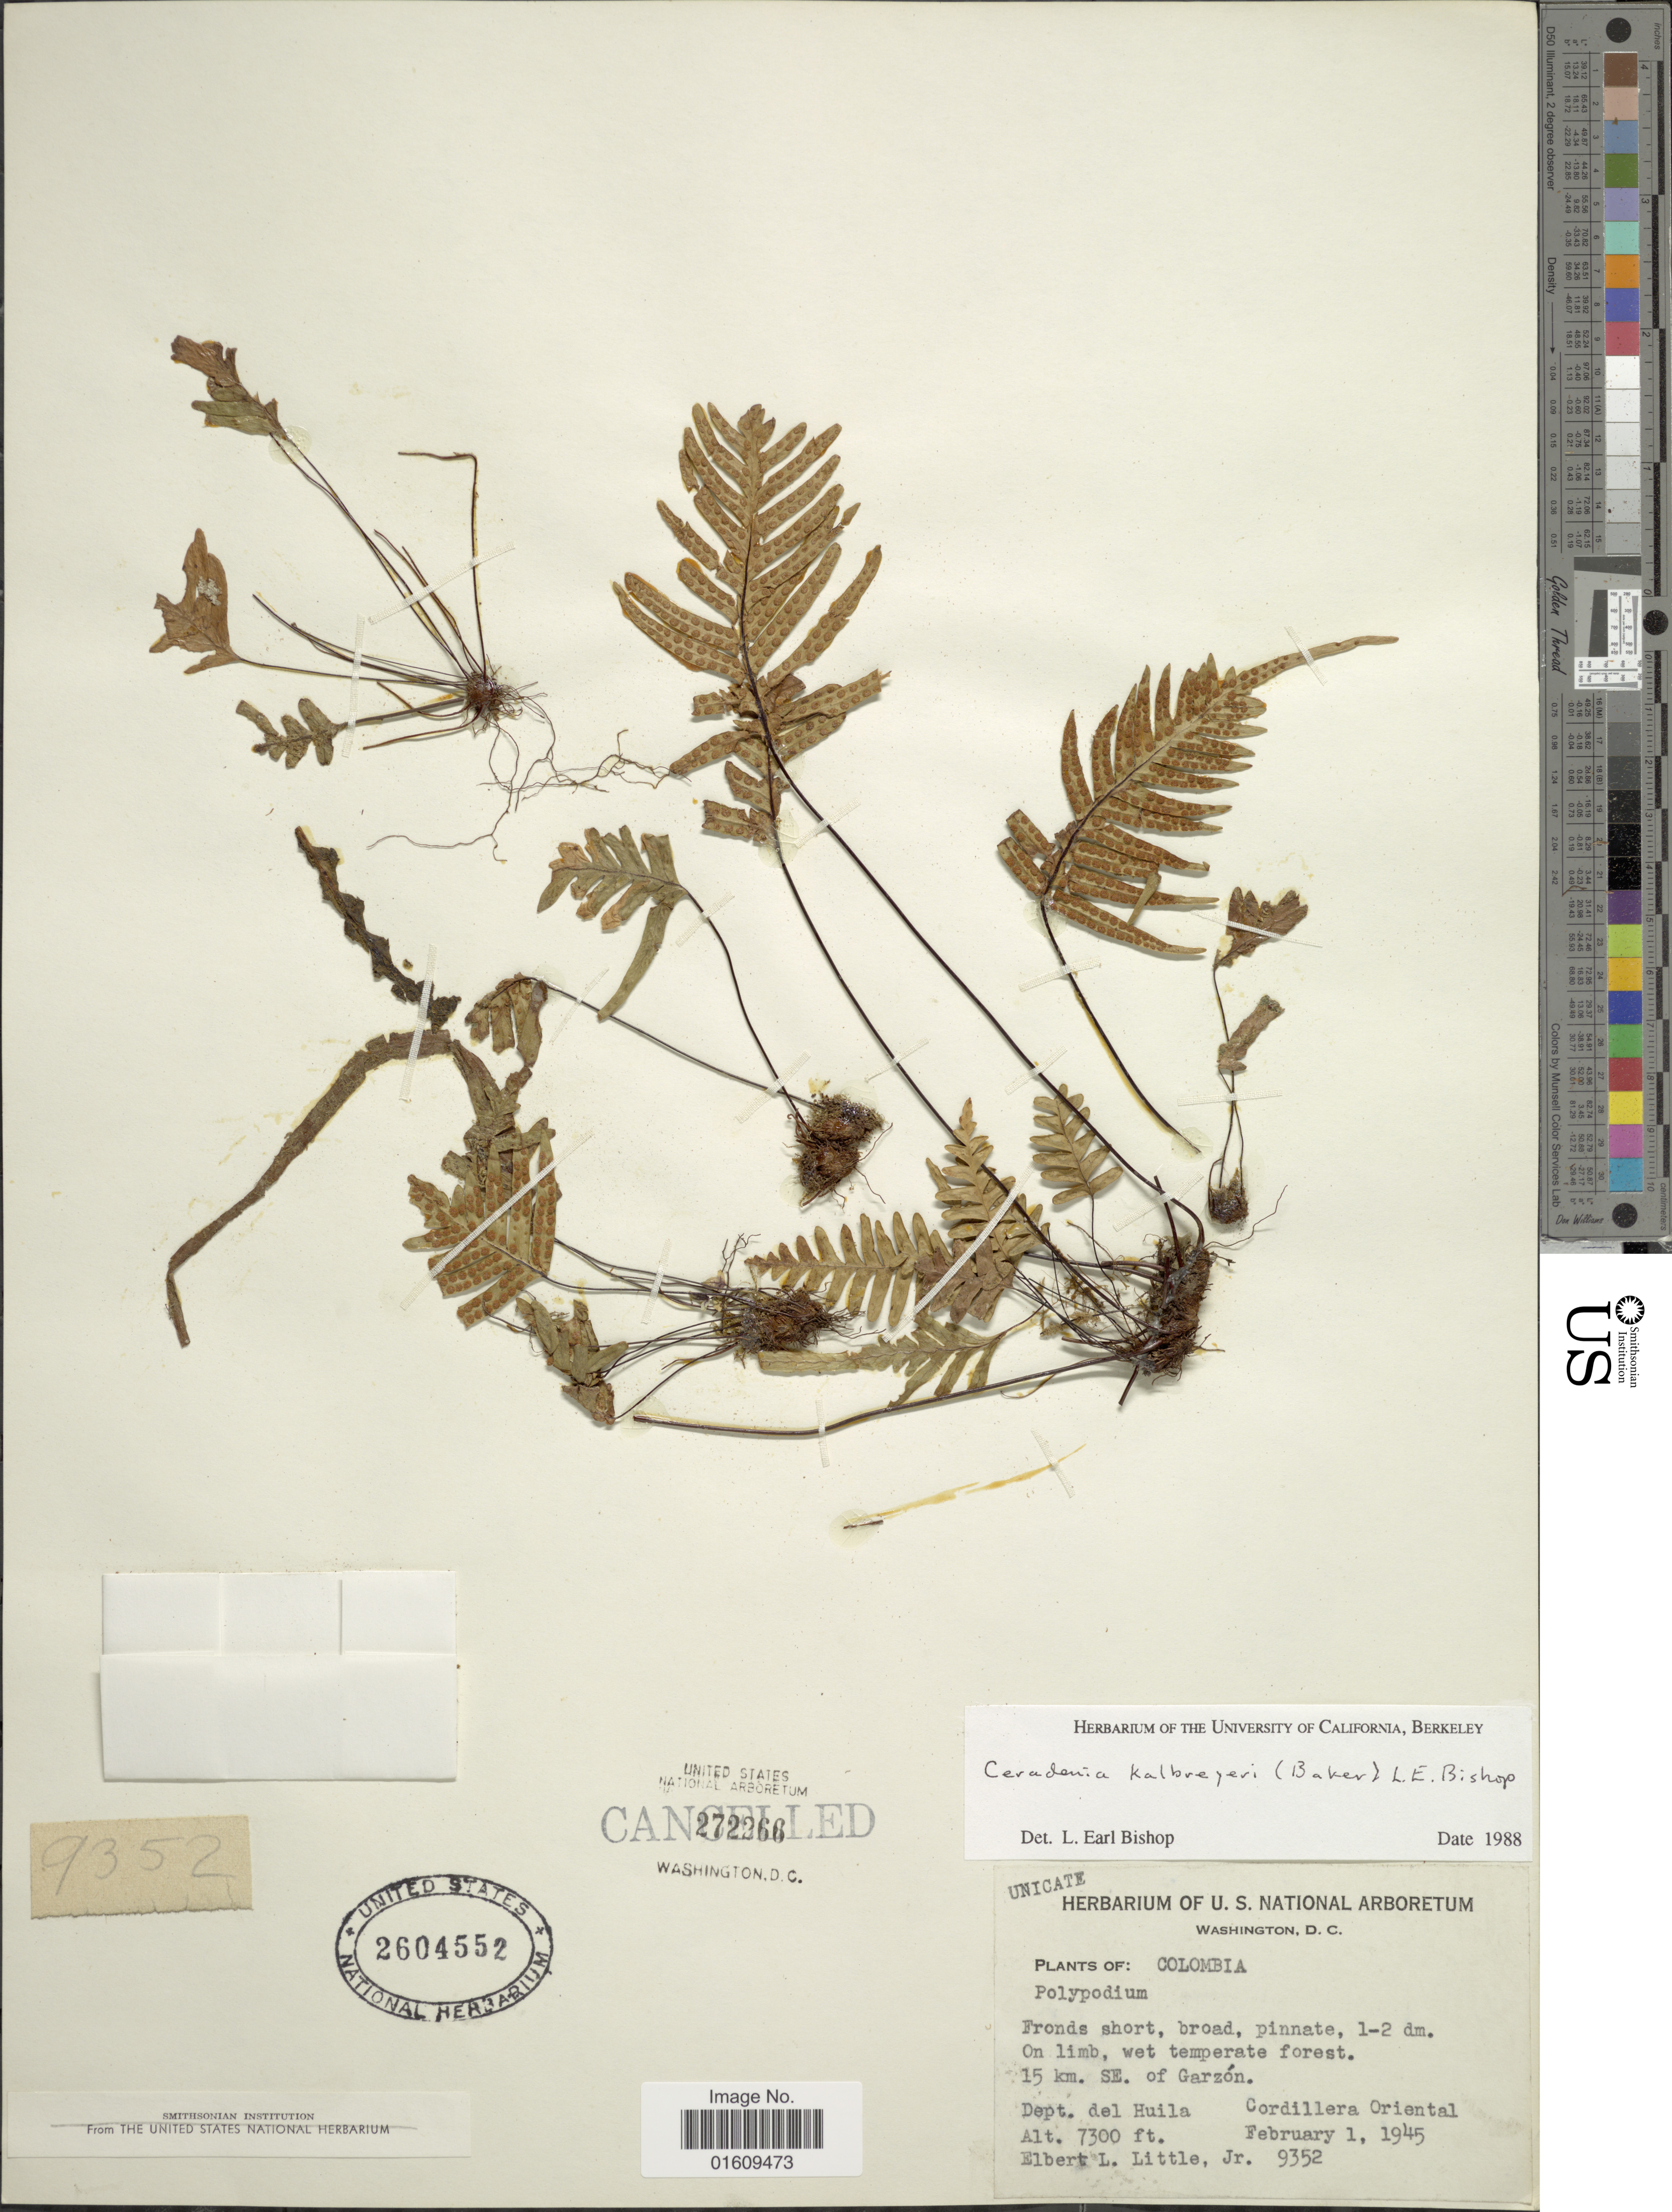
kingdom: Plantae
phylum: Tracheophyta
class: Polypodiopsida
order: Polypodiales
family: Polypodiaceae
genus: Ceradenia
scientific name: Ceradenia kalbreyeri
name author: (Baker) L.E. Bishop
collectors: E. L. Little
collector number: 9352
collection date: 1945-02-01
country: Colombia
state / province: Huila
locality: Colombia, trip on foot, Caquetá side of Huila-Caquetá divide, 15 km. SE. of Garzón. Cordillera Oriental.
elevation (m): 2225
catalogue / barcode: US 2604552